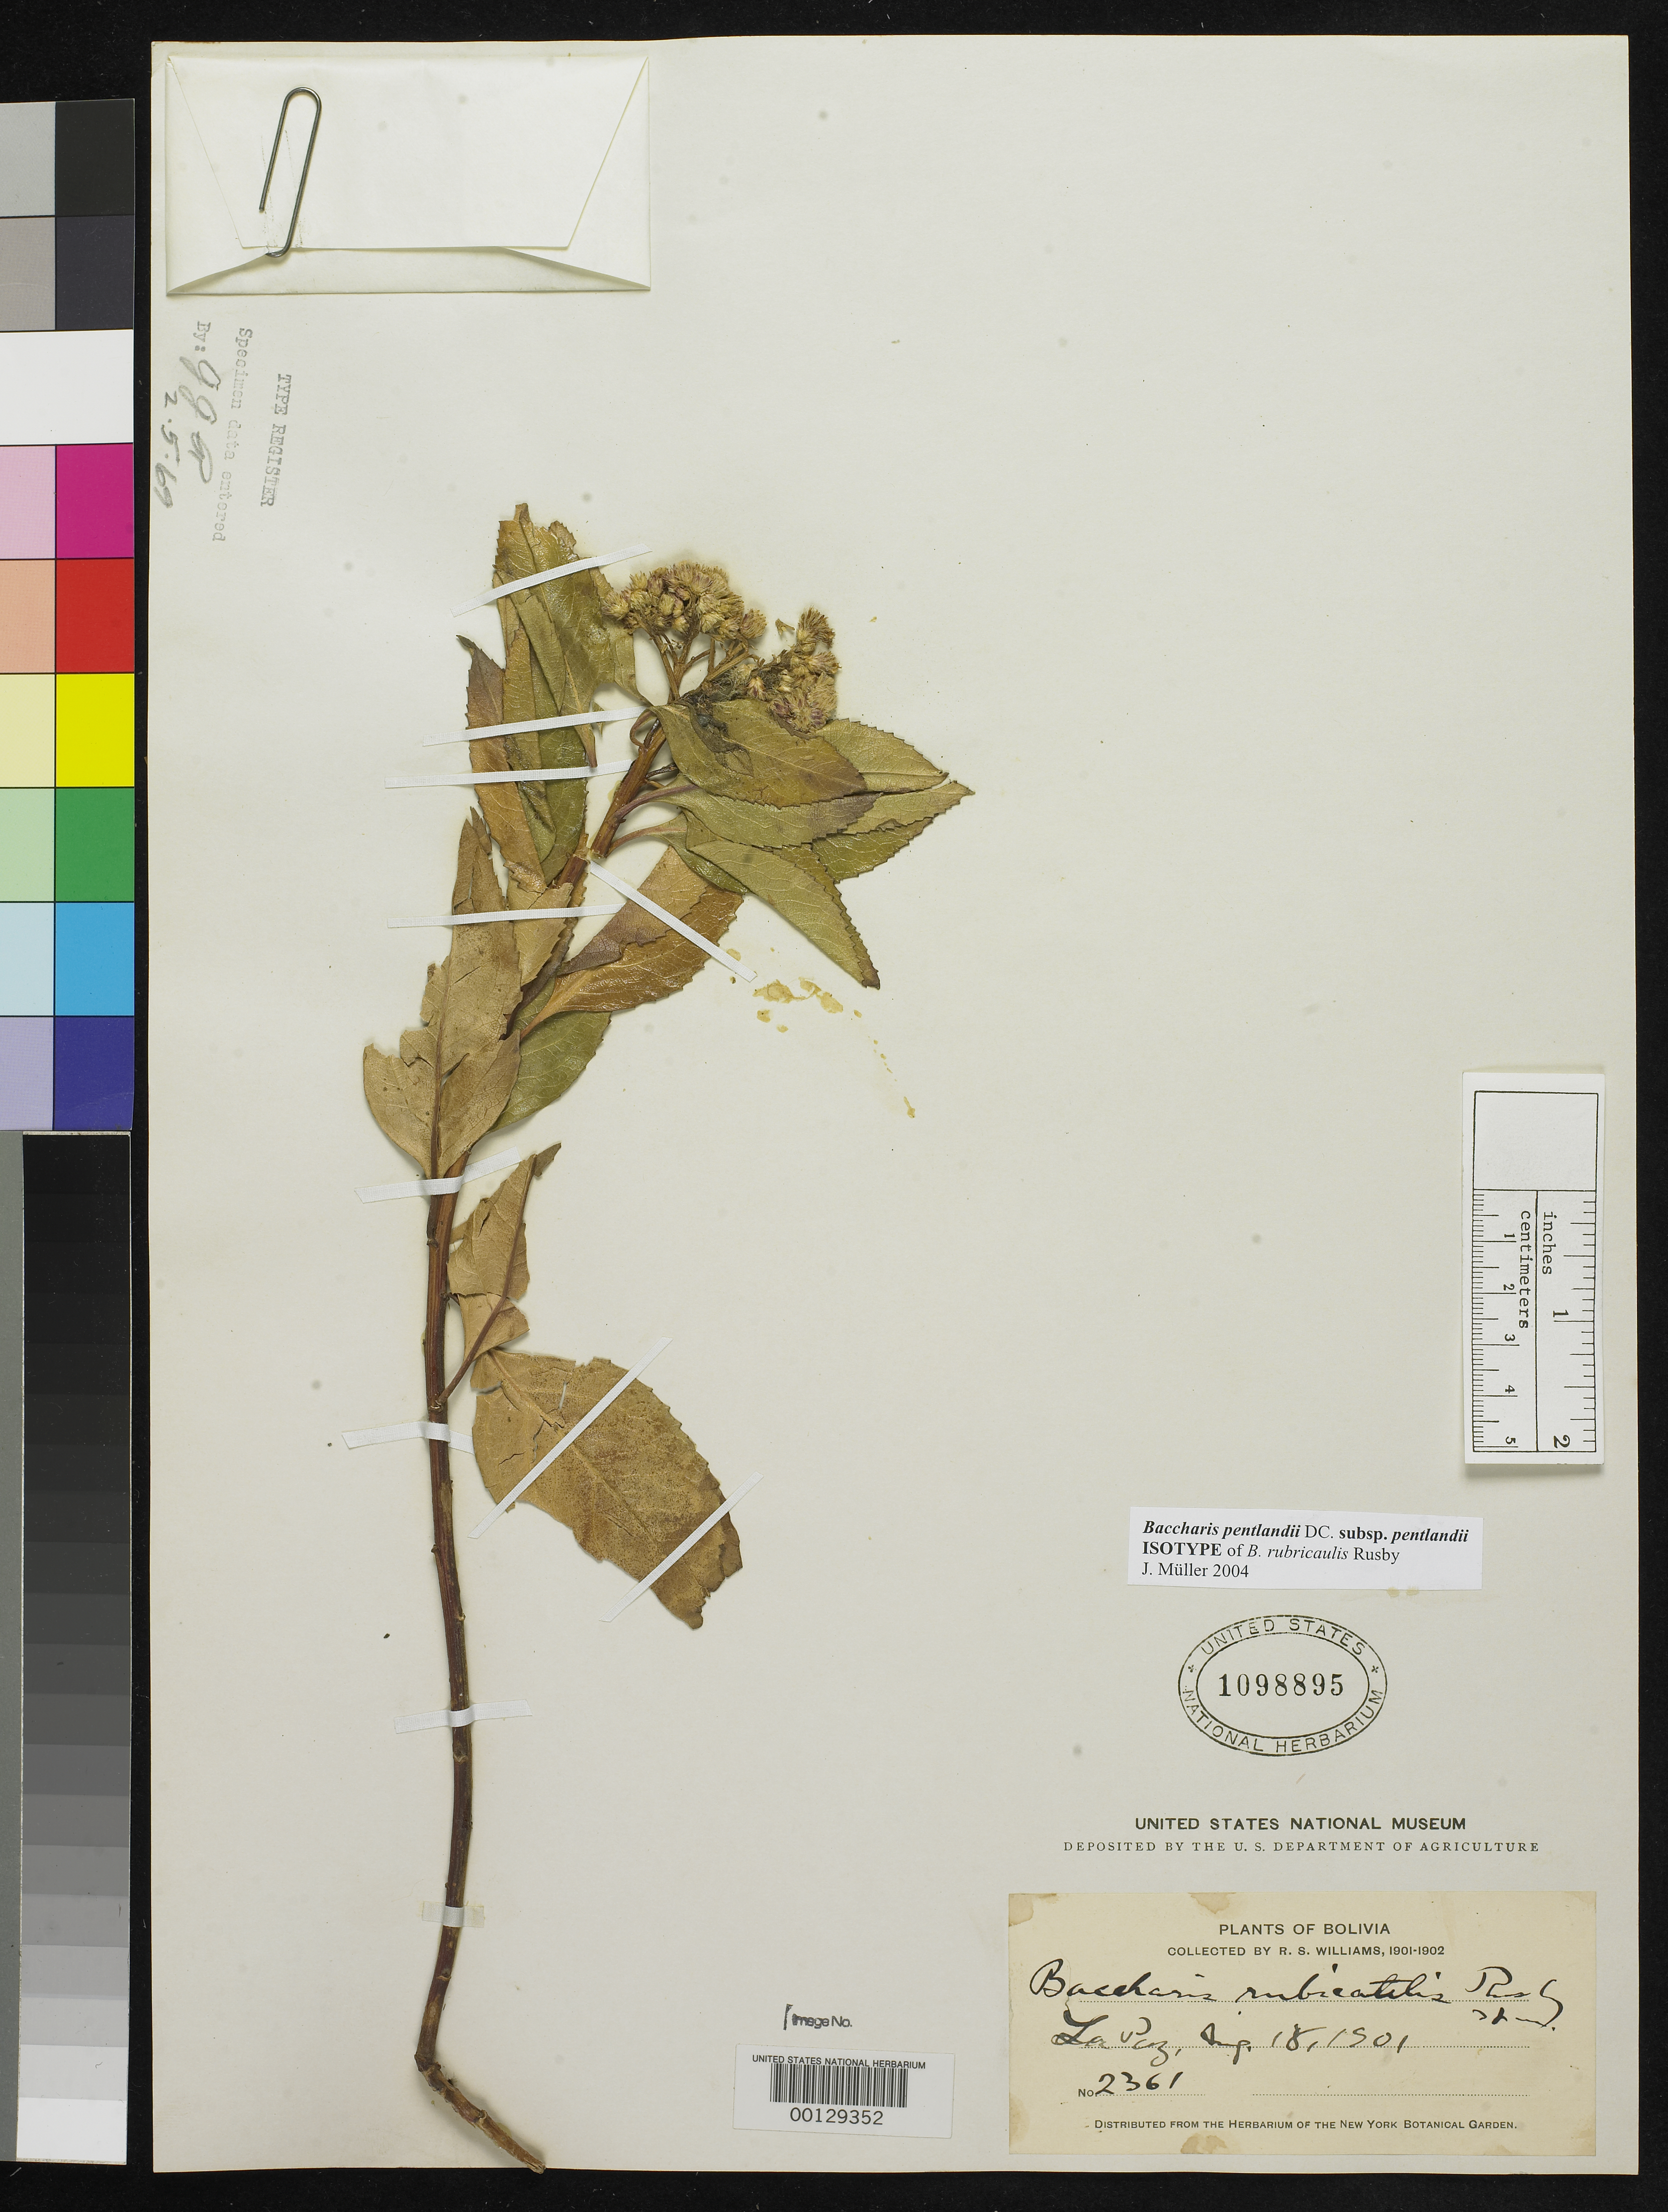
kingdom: Plantae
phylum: Tracheophyta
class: Magnoliopsida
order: Asterales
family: Asteraceae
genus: Baccharis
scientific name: Baccharis rubricaulis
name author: Rusby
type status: Isotype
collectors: R. S. Williams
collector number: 2361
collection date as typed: Aug. 18, 1901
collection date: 1901-08-18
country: Bolivia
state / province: La Paz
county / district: Murillo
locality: La Paz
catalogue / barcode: US 1098895